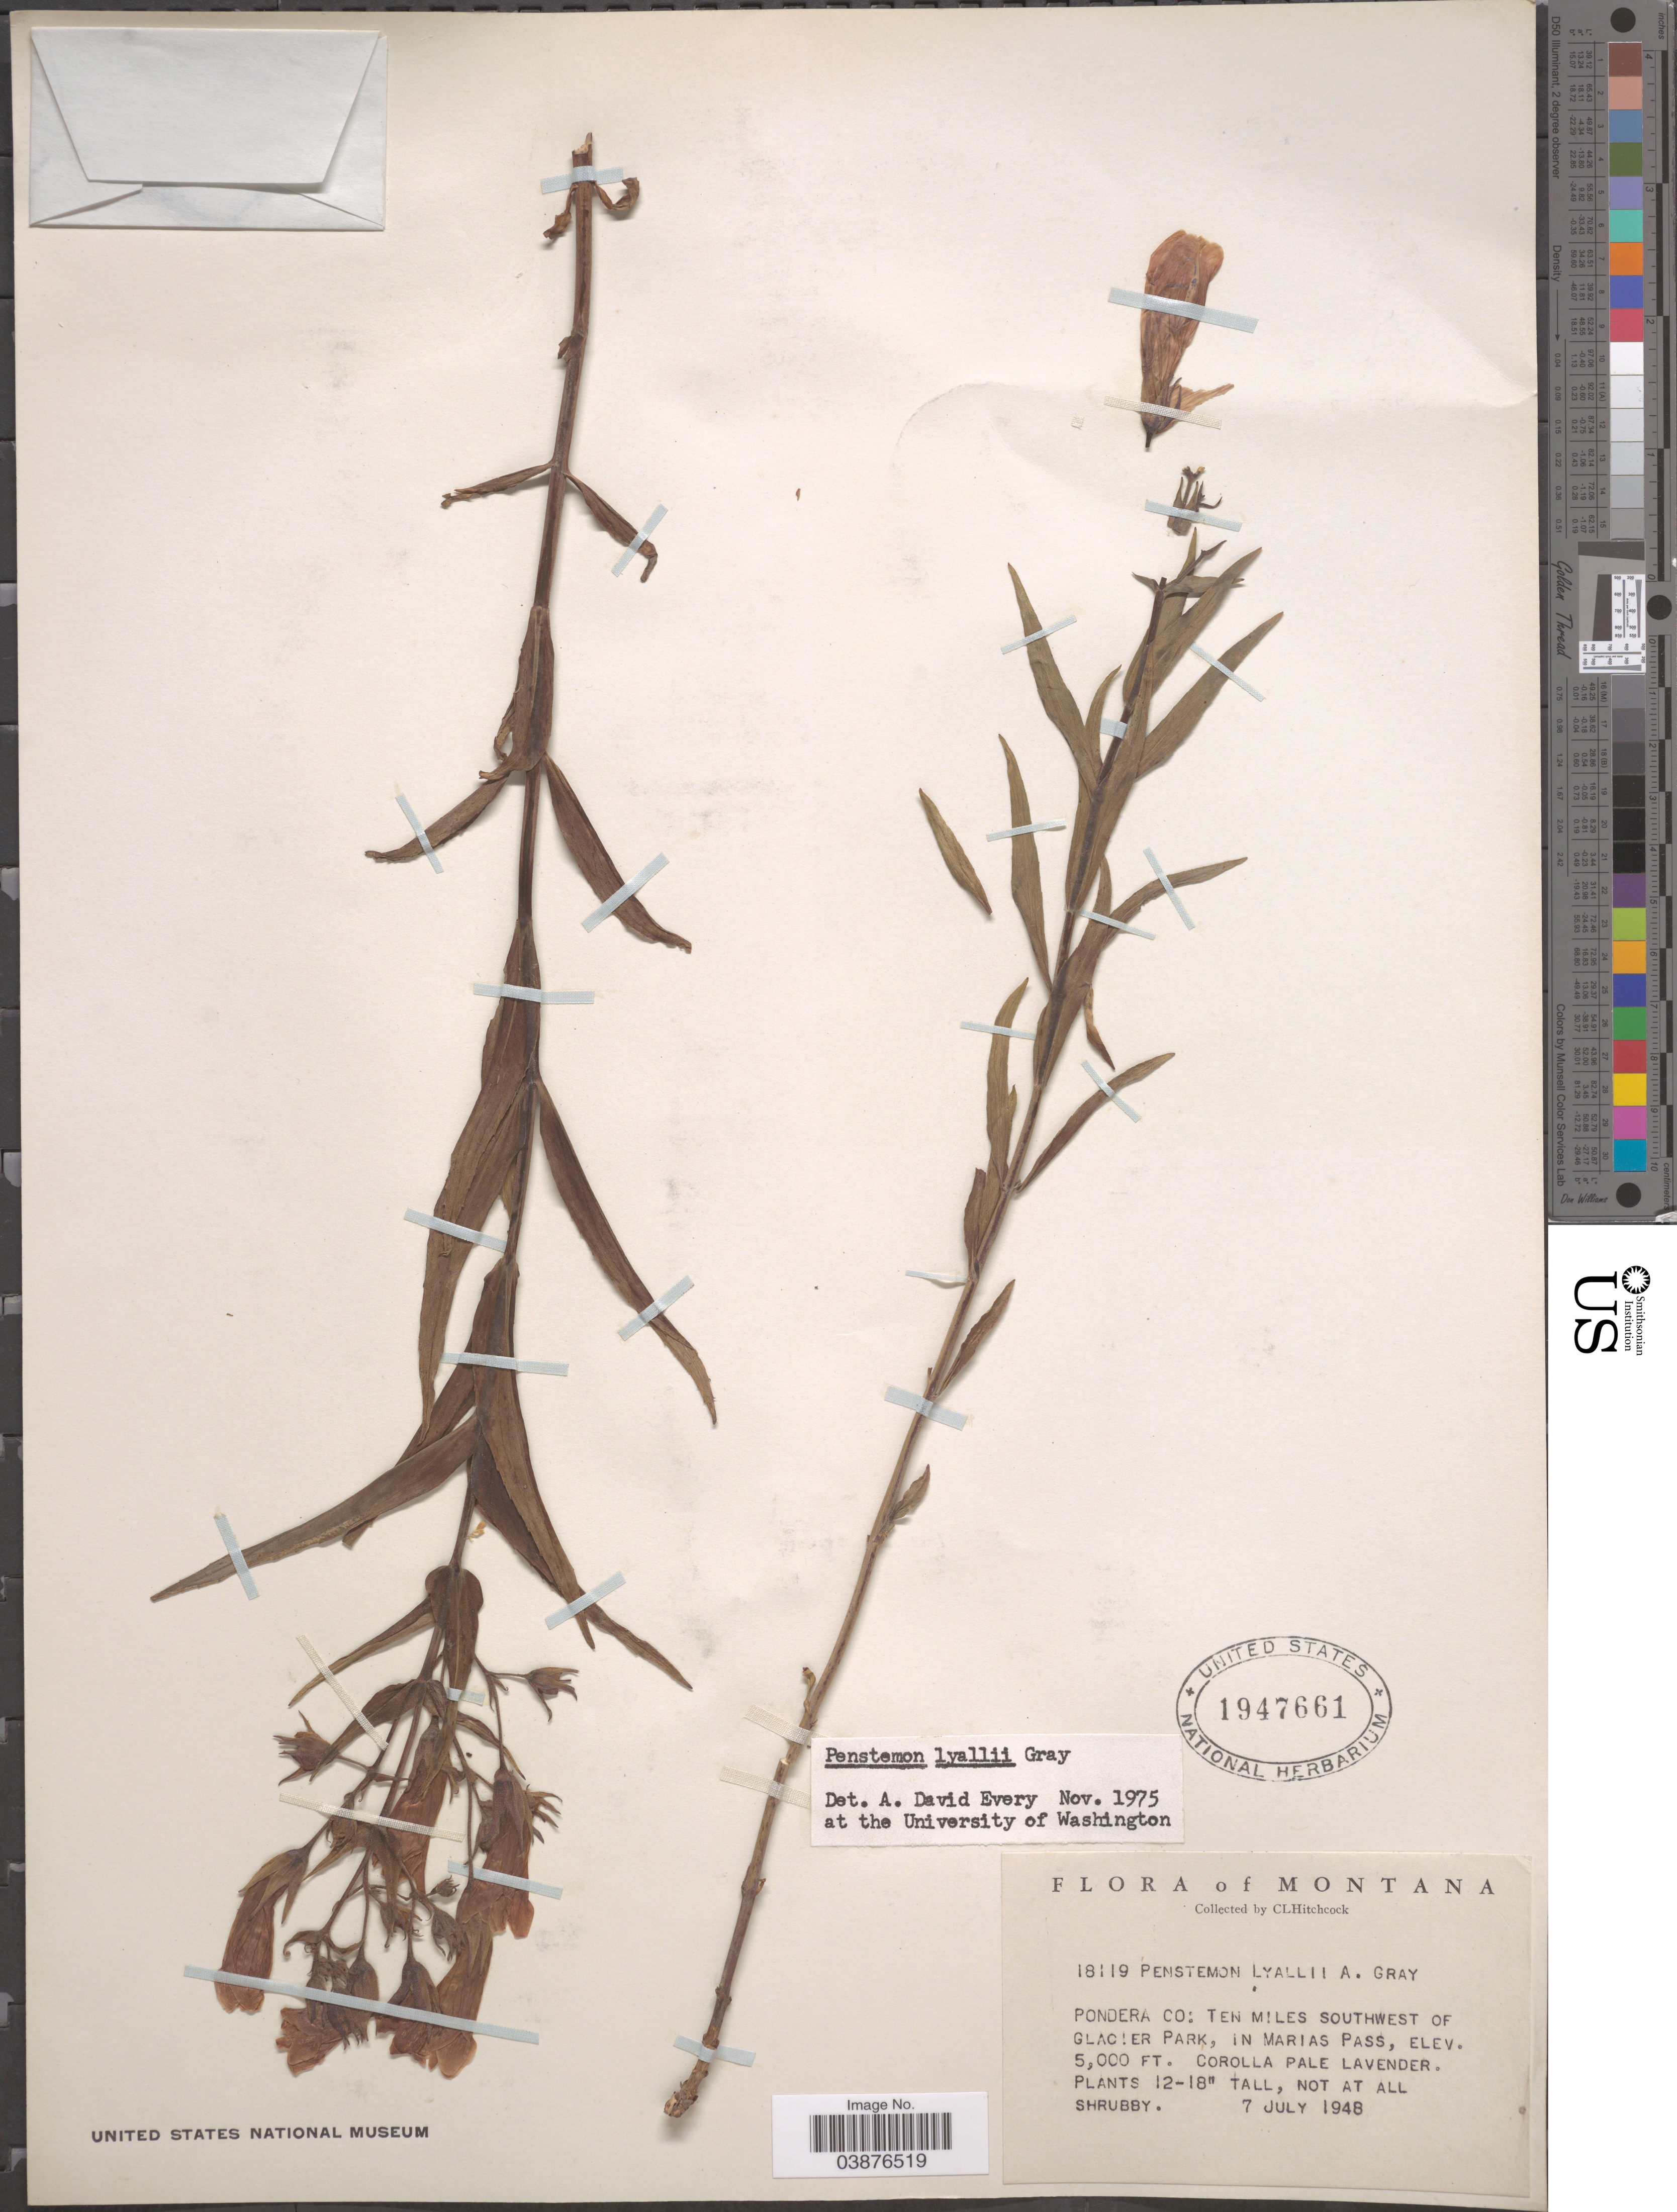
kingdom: Plantae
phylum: Tracheophyta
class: Magnoliopsida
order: Lamiales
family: Plantaginaceae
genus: Penstemon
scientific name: Penstemon lyallii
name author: (A. Gray) A. Gray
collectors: C. B. Hitchcock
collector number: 18119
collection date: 1948-07-07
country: United States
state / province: Montana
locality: Pondera Co: Ten miles southwest of Glacier Park, in Marias Pass.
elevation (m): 1524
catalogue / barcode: US 1947661